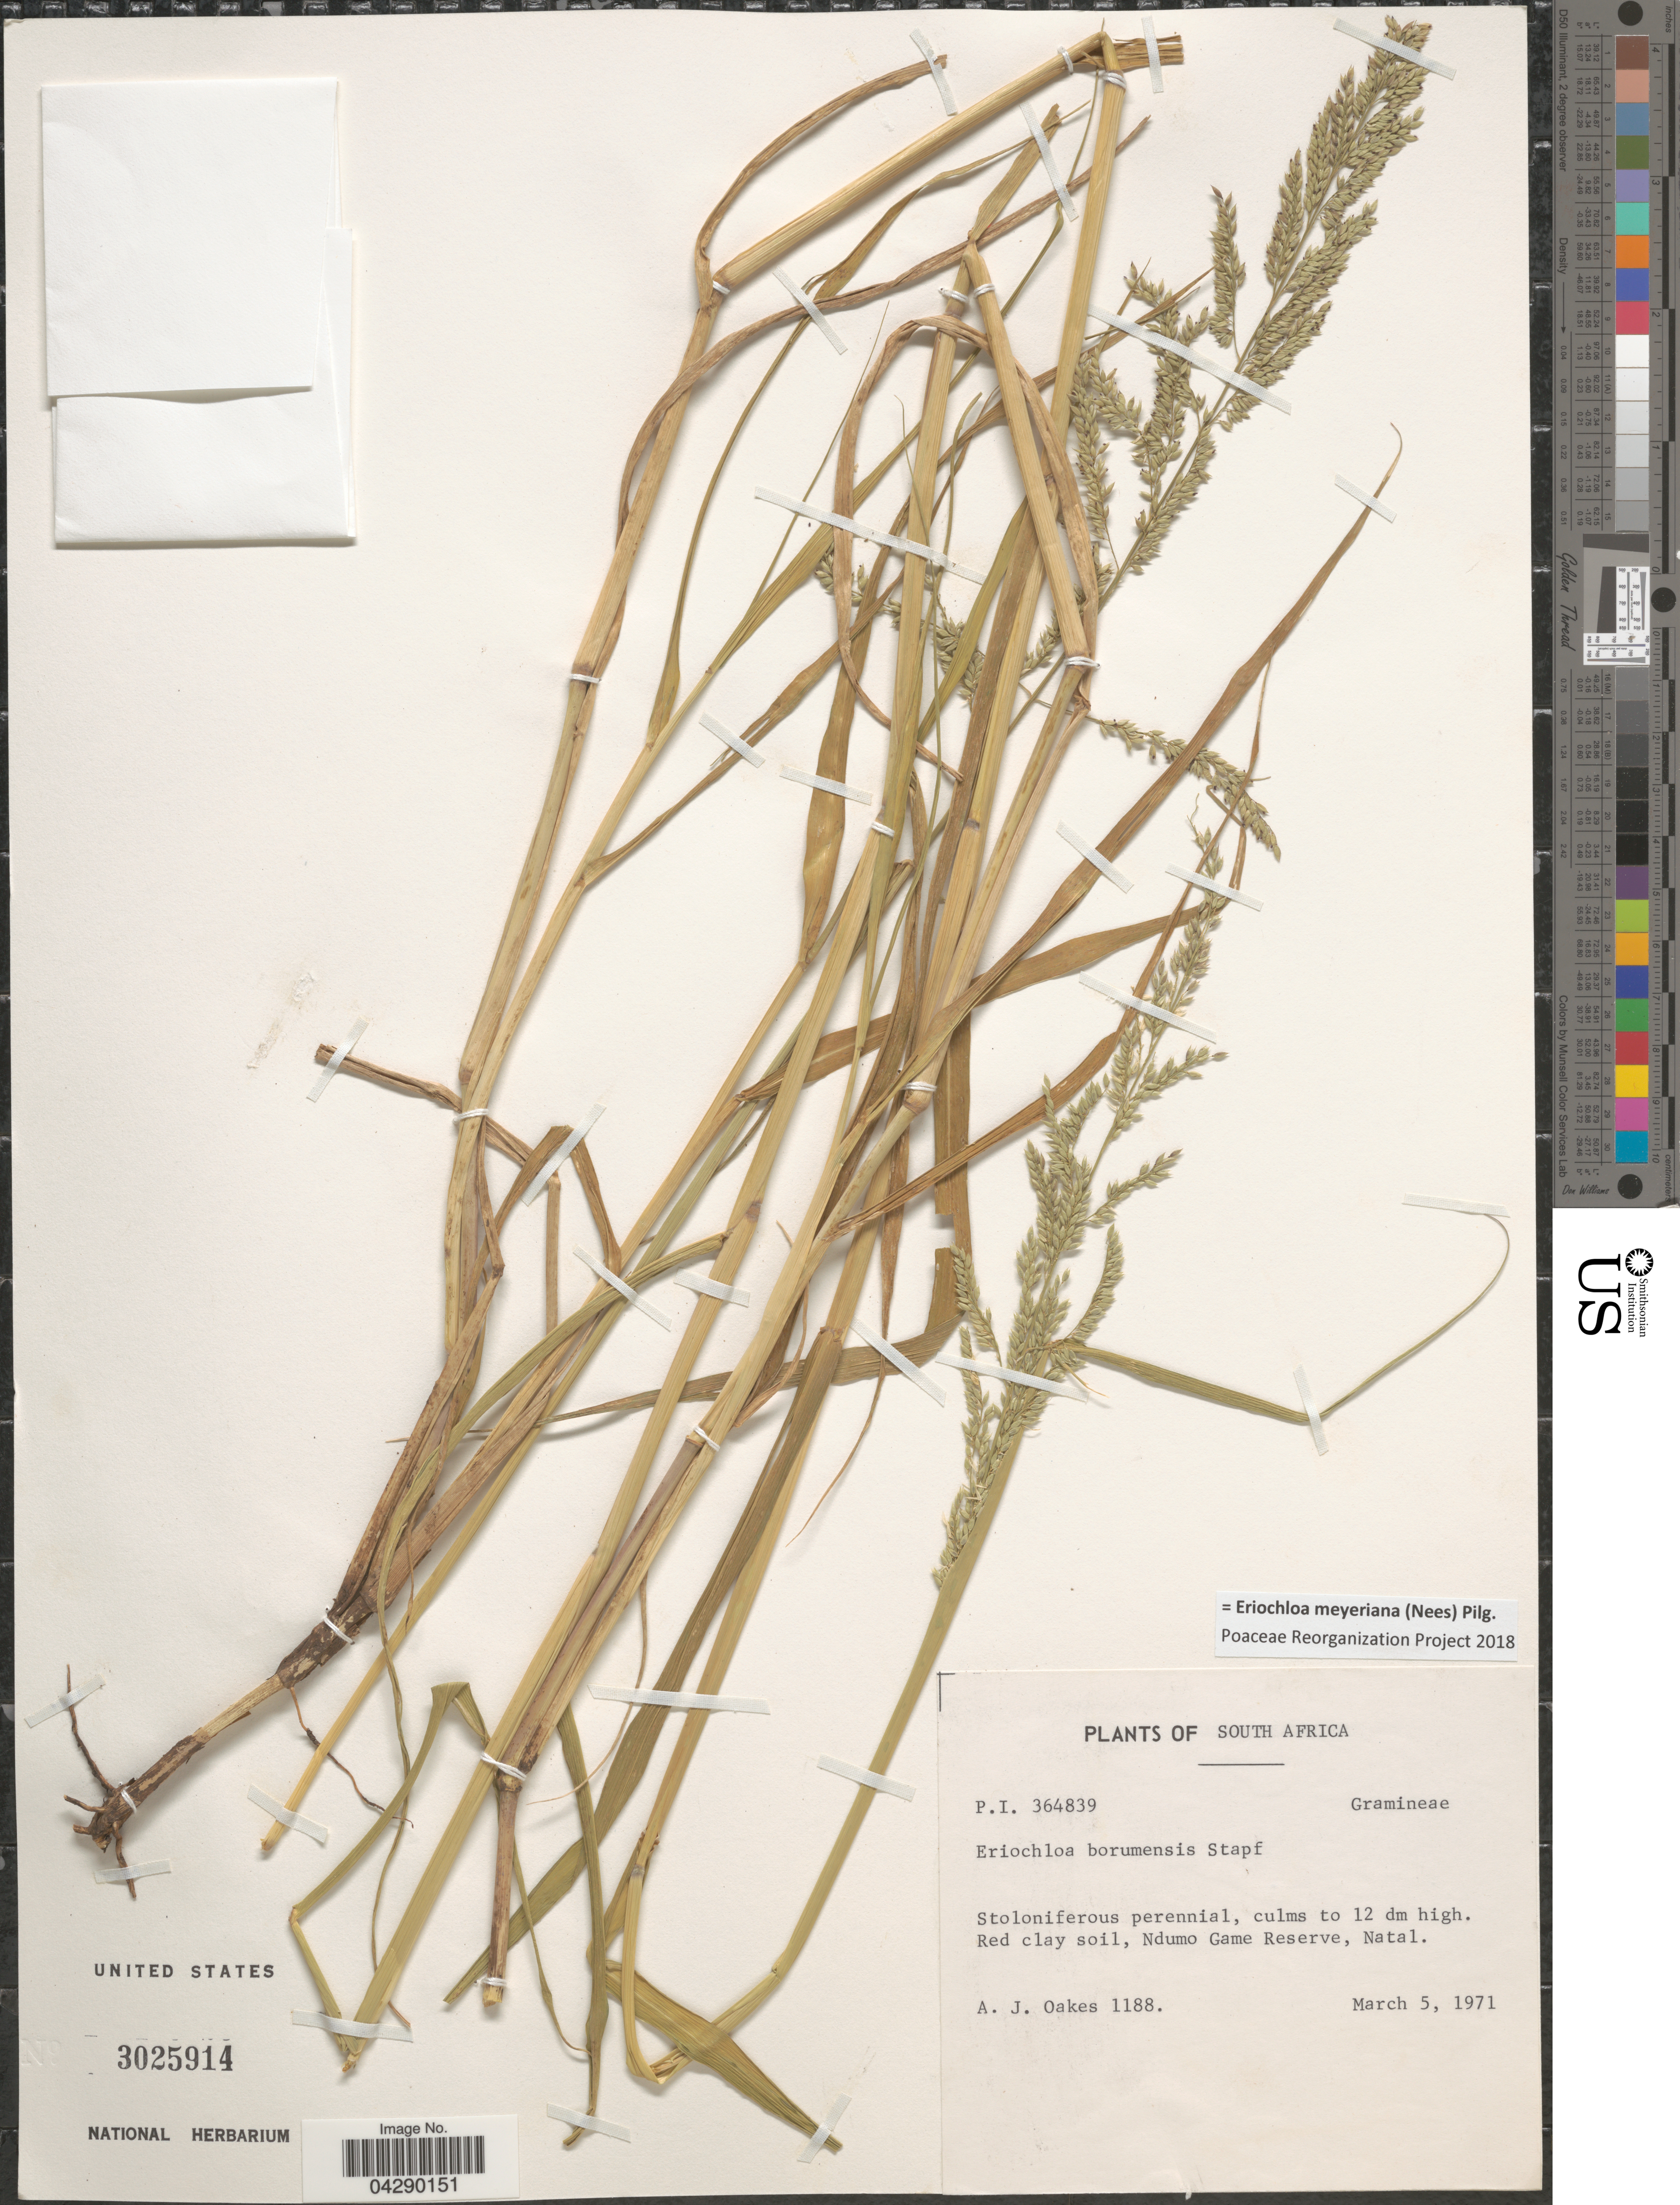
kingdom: Plantae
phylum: Tracheophyta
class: Liliopsida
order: Poales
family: Poaceae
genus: Eriochloa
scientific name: Eriochloa meyeriana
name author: (Nees) Pilg.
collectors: A. Oakes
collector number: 1188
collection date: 1971-03-05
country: South Africa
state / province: KwaZulu-Natal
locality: Red clay soil, Ndumo Game Reserve, Natal.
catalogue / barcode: US 3025914